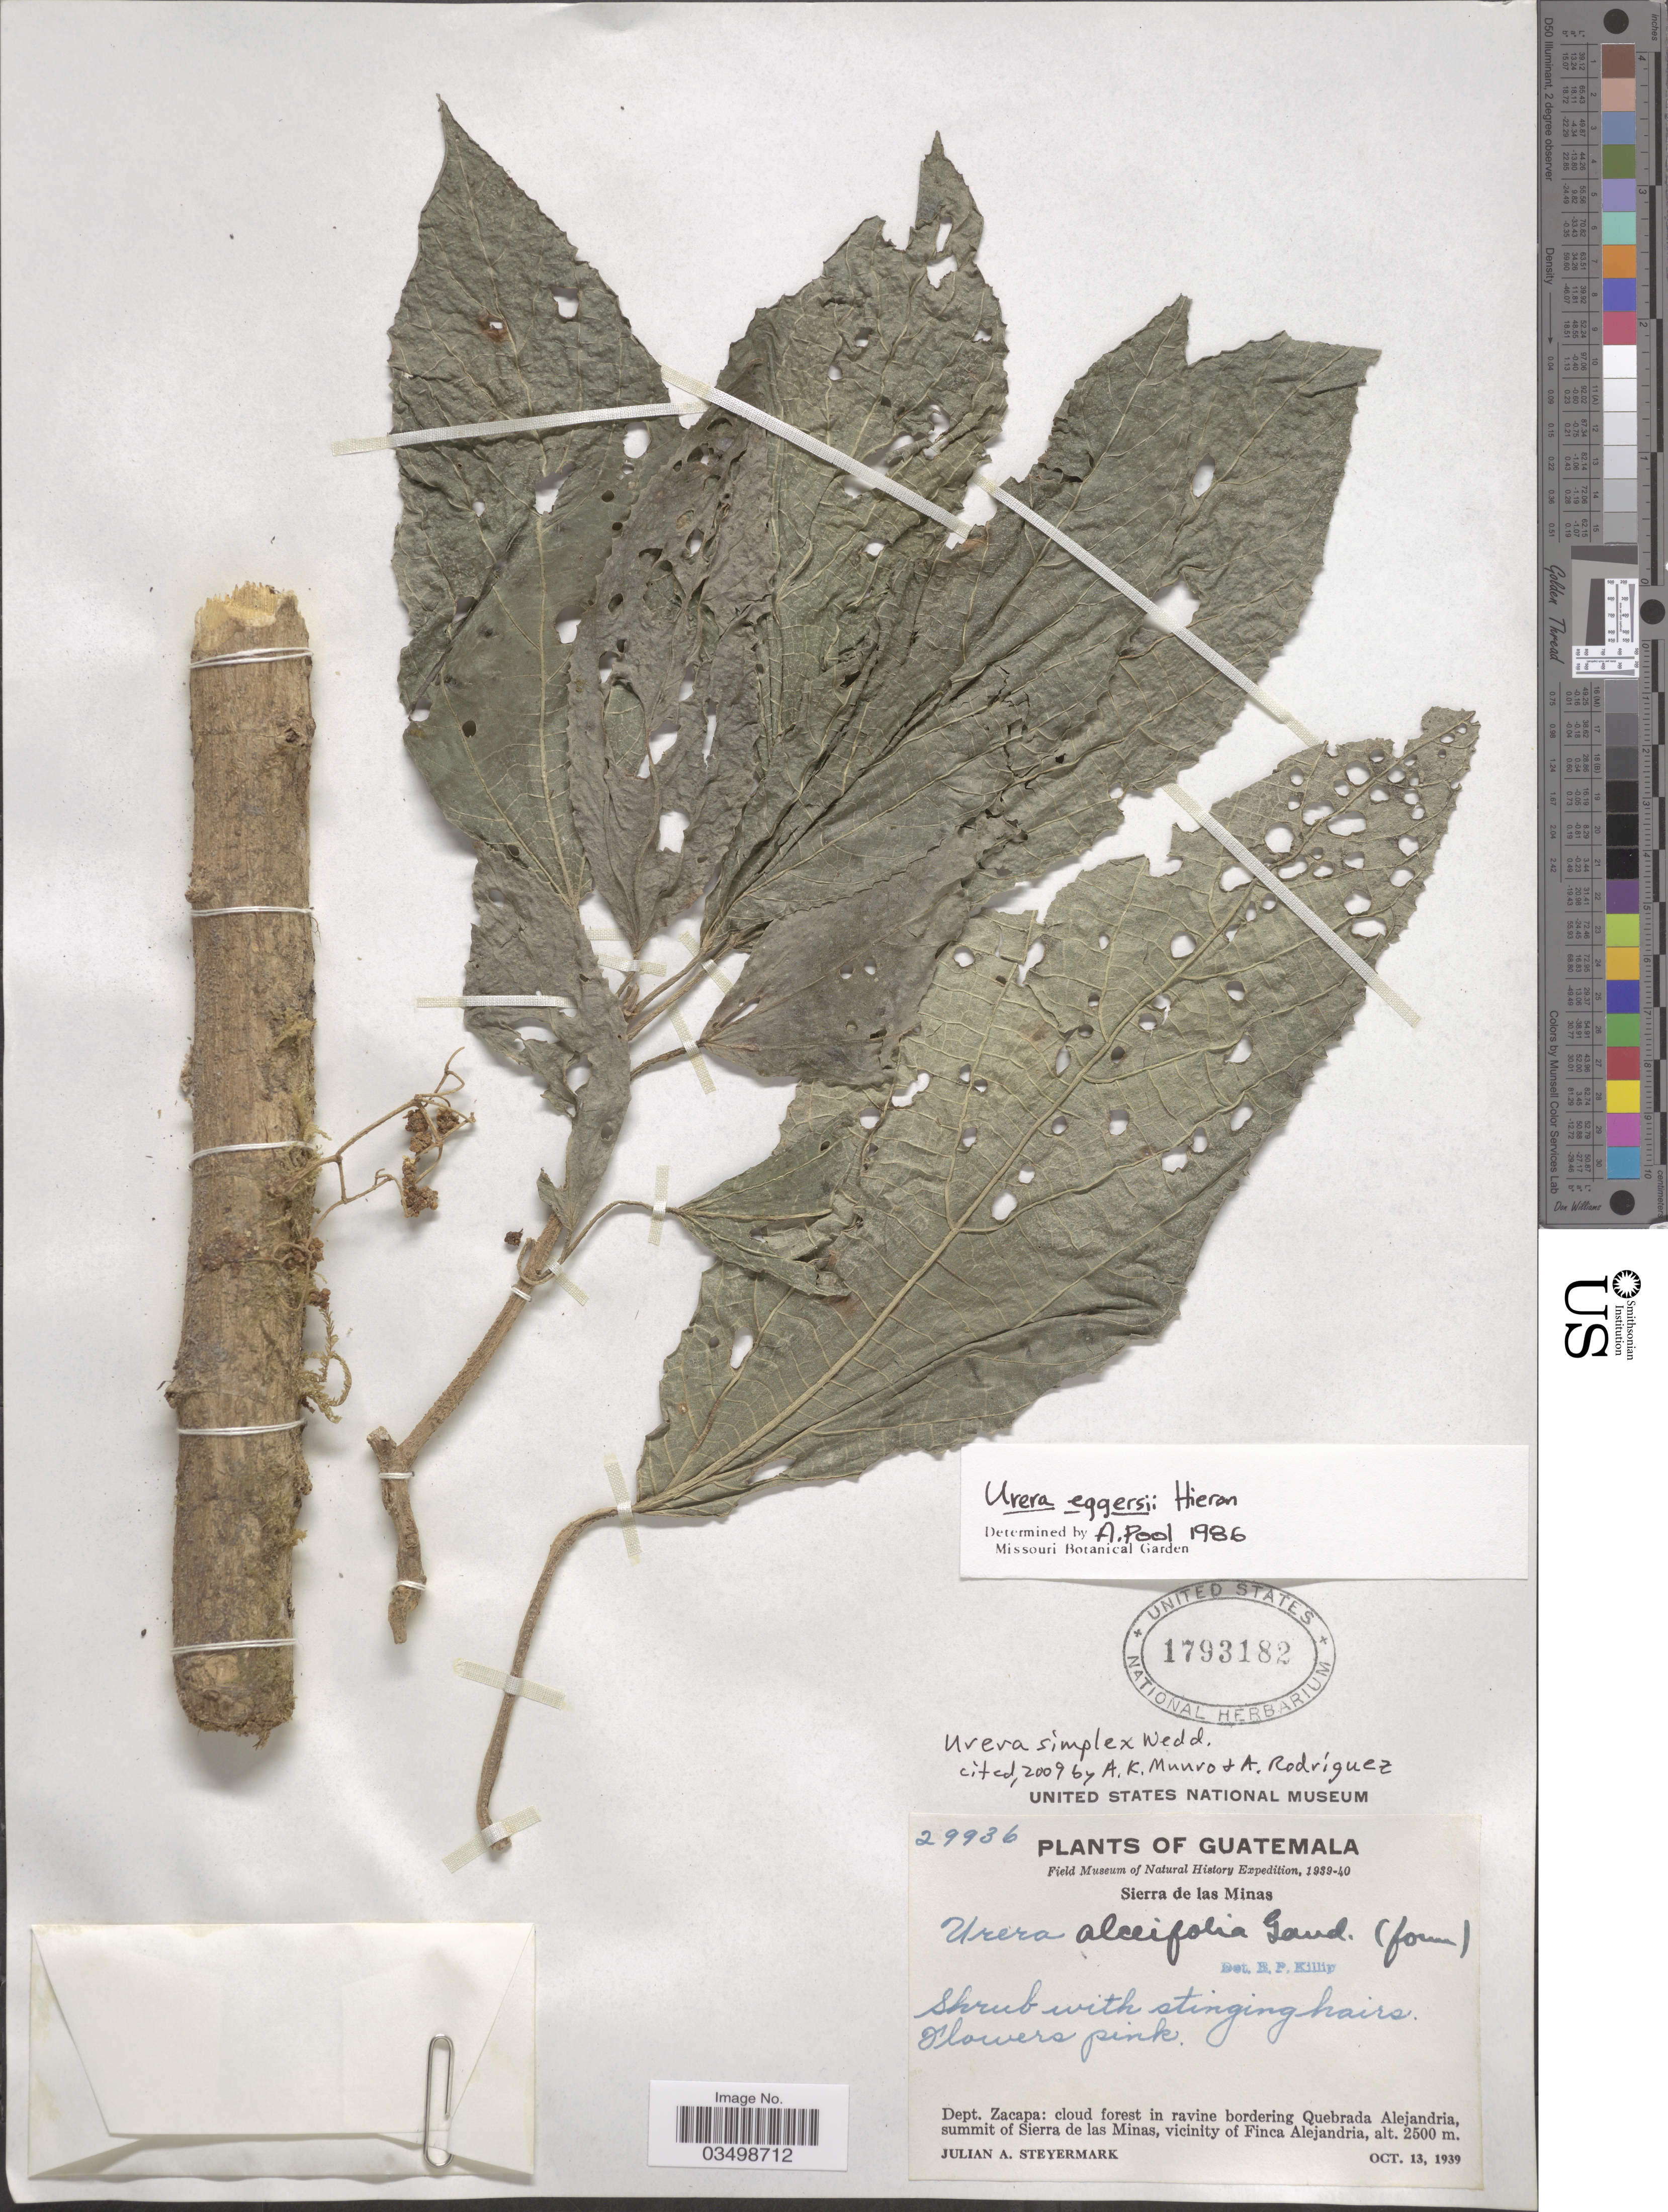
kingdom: Plantae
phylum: Tracheophyta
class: Magnoliopsida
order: Rosales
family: Urticaceae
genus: Urera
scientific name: Urera simplex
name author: Wedd.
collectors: J. Steyermark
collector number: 29936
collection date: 1939-10-13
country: Guatemala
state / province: Zacapa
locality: Sierra de las Minas. Dept. Zacapa: cloud forest in ravine bordering Quebrada Alejandria, summit of Sierra de las Minas, vicinity of Finca Alejandria.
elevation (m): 2500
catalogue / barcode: US 1793182